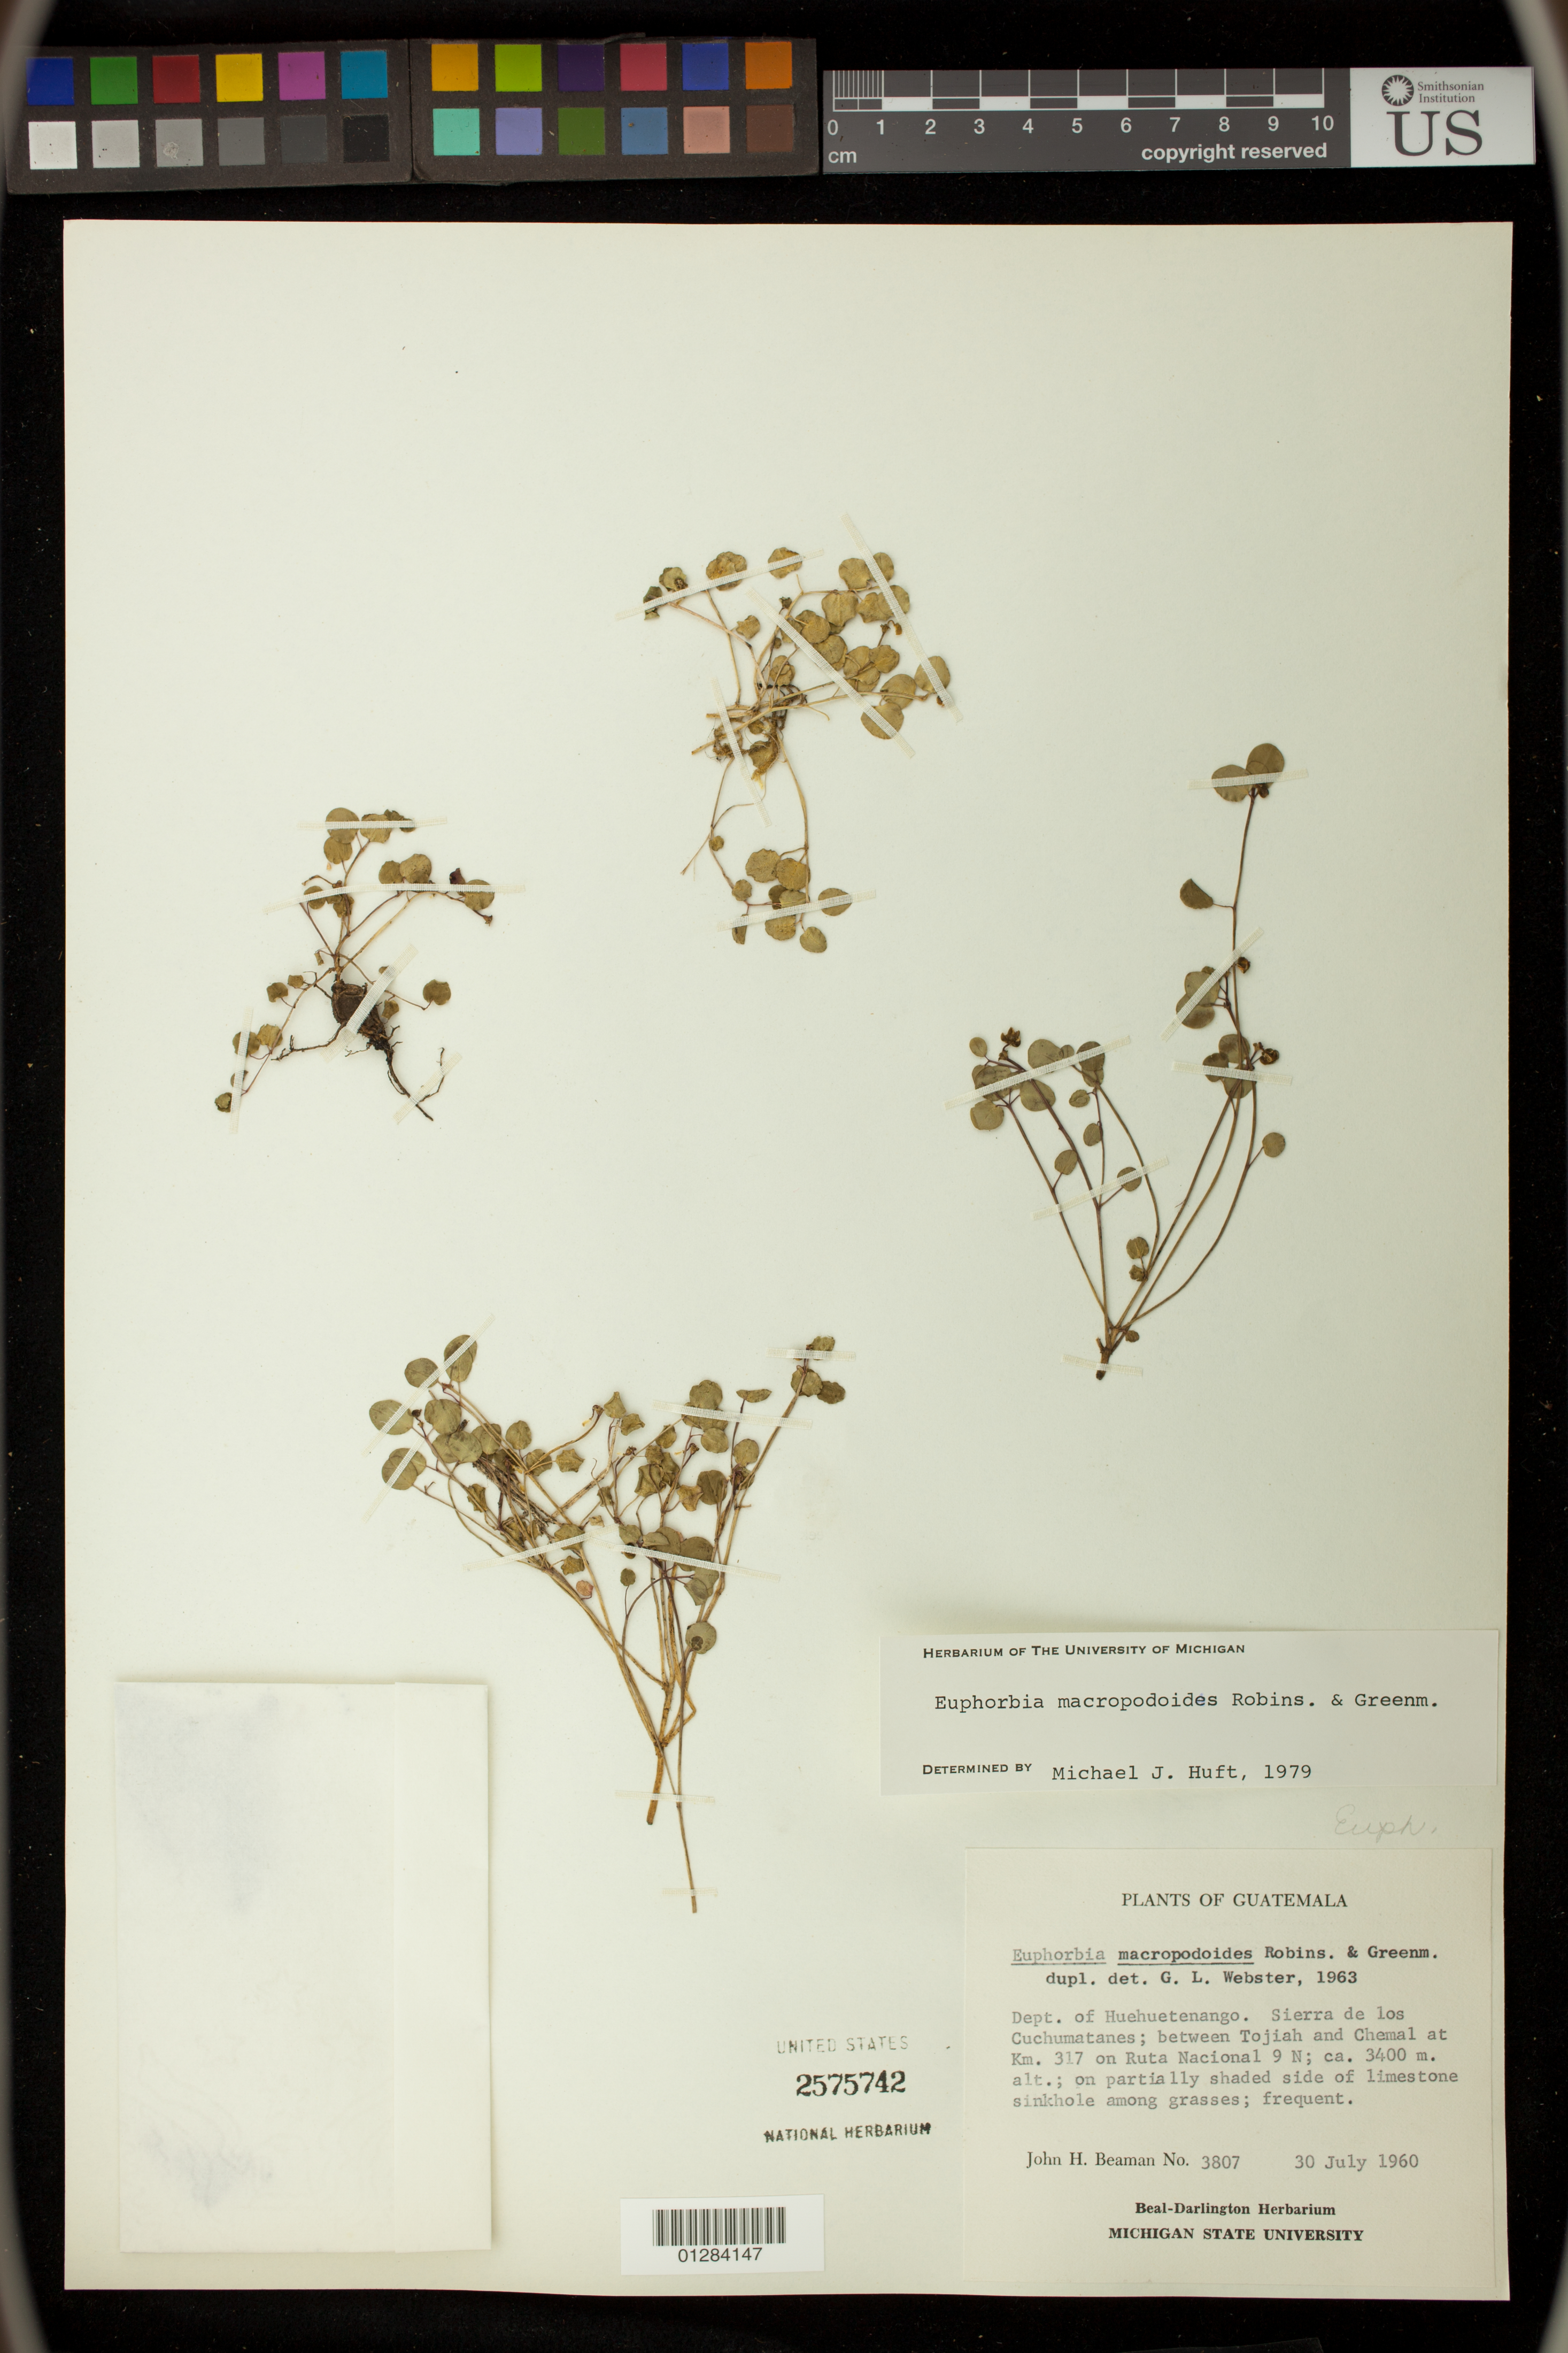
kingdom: Plantae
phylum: Tracheophyta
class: Magnoliopsida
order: Malpighiales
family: Euphorbiaceae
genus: Euphorbia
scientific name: Euphorbia macropodoides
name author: B.L. Rob. & Greenm.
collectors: J. H. Beaman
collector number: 3807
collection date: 1960-07-30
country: Guatemala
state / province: Huehuetenango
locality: Sierra de los Cuchumatanes; between Tojiah and Chemal at Km. 317 on Ruta Nacional 9 N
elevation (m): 3400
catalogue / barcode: US 2575742